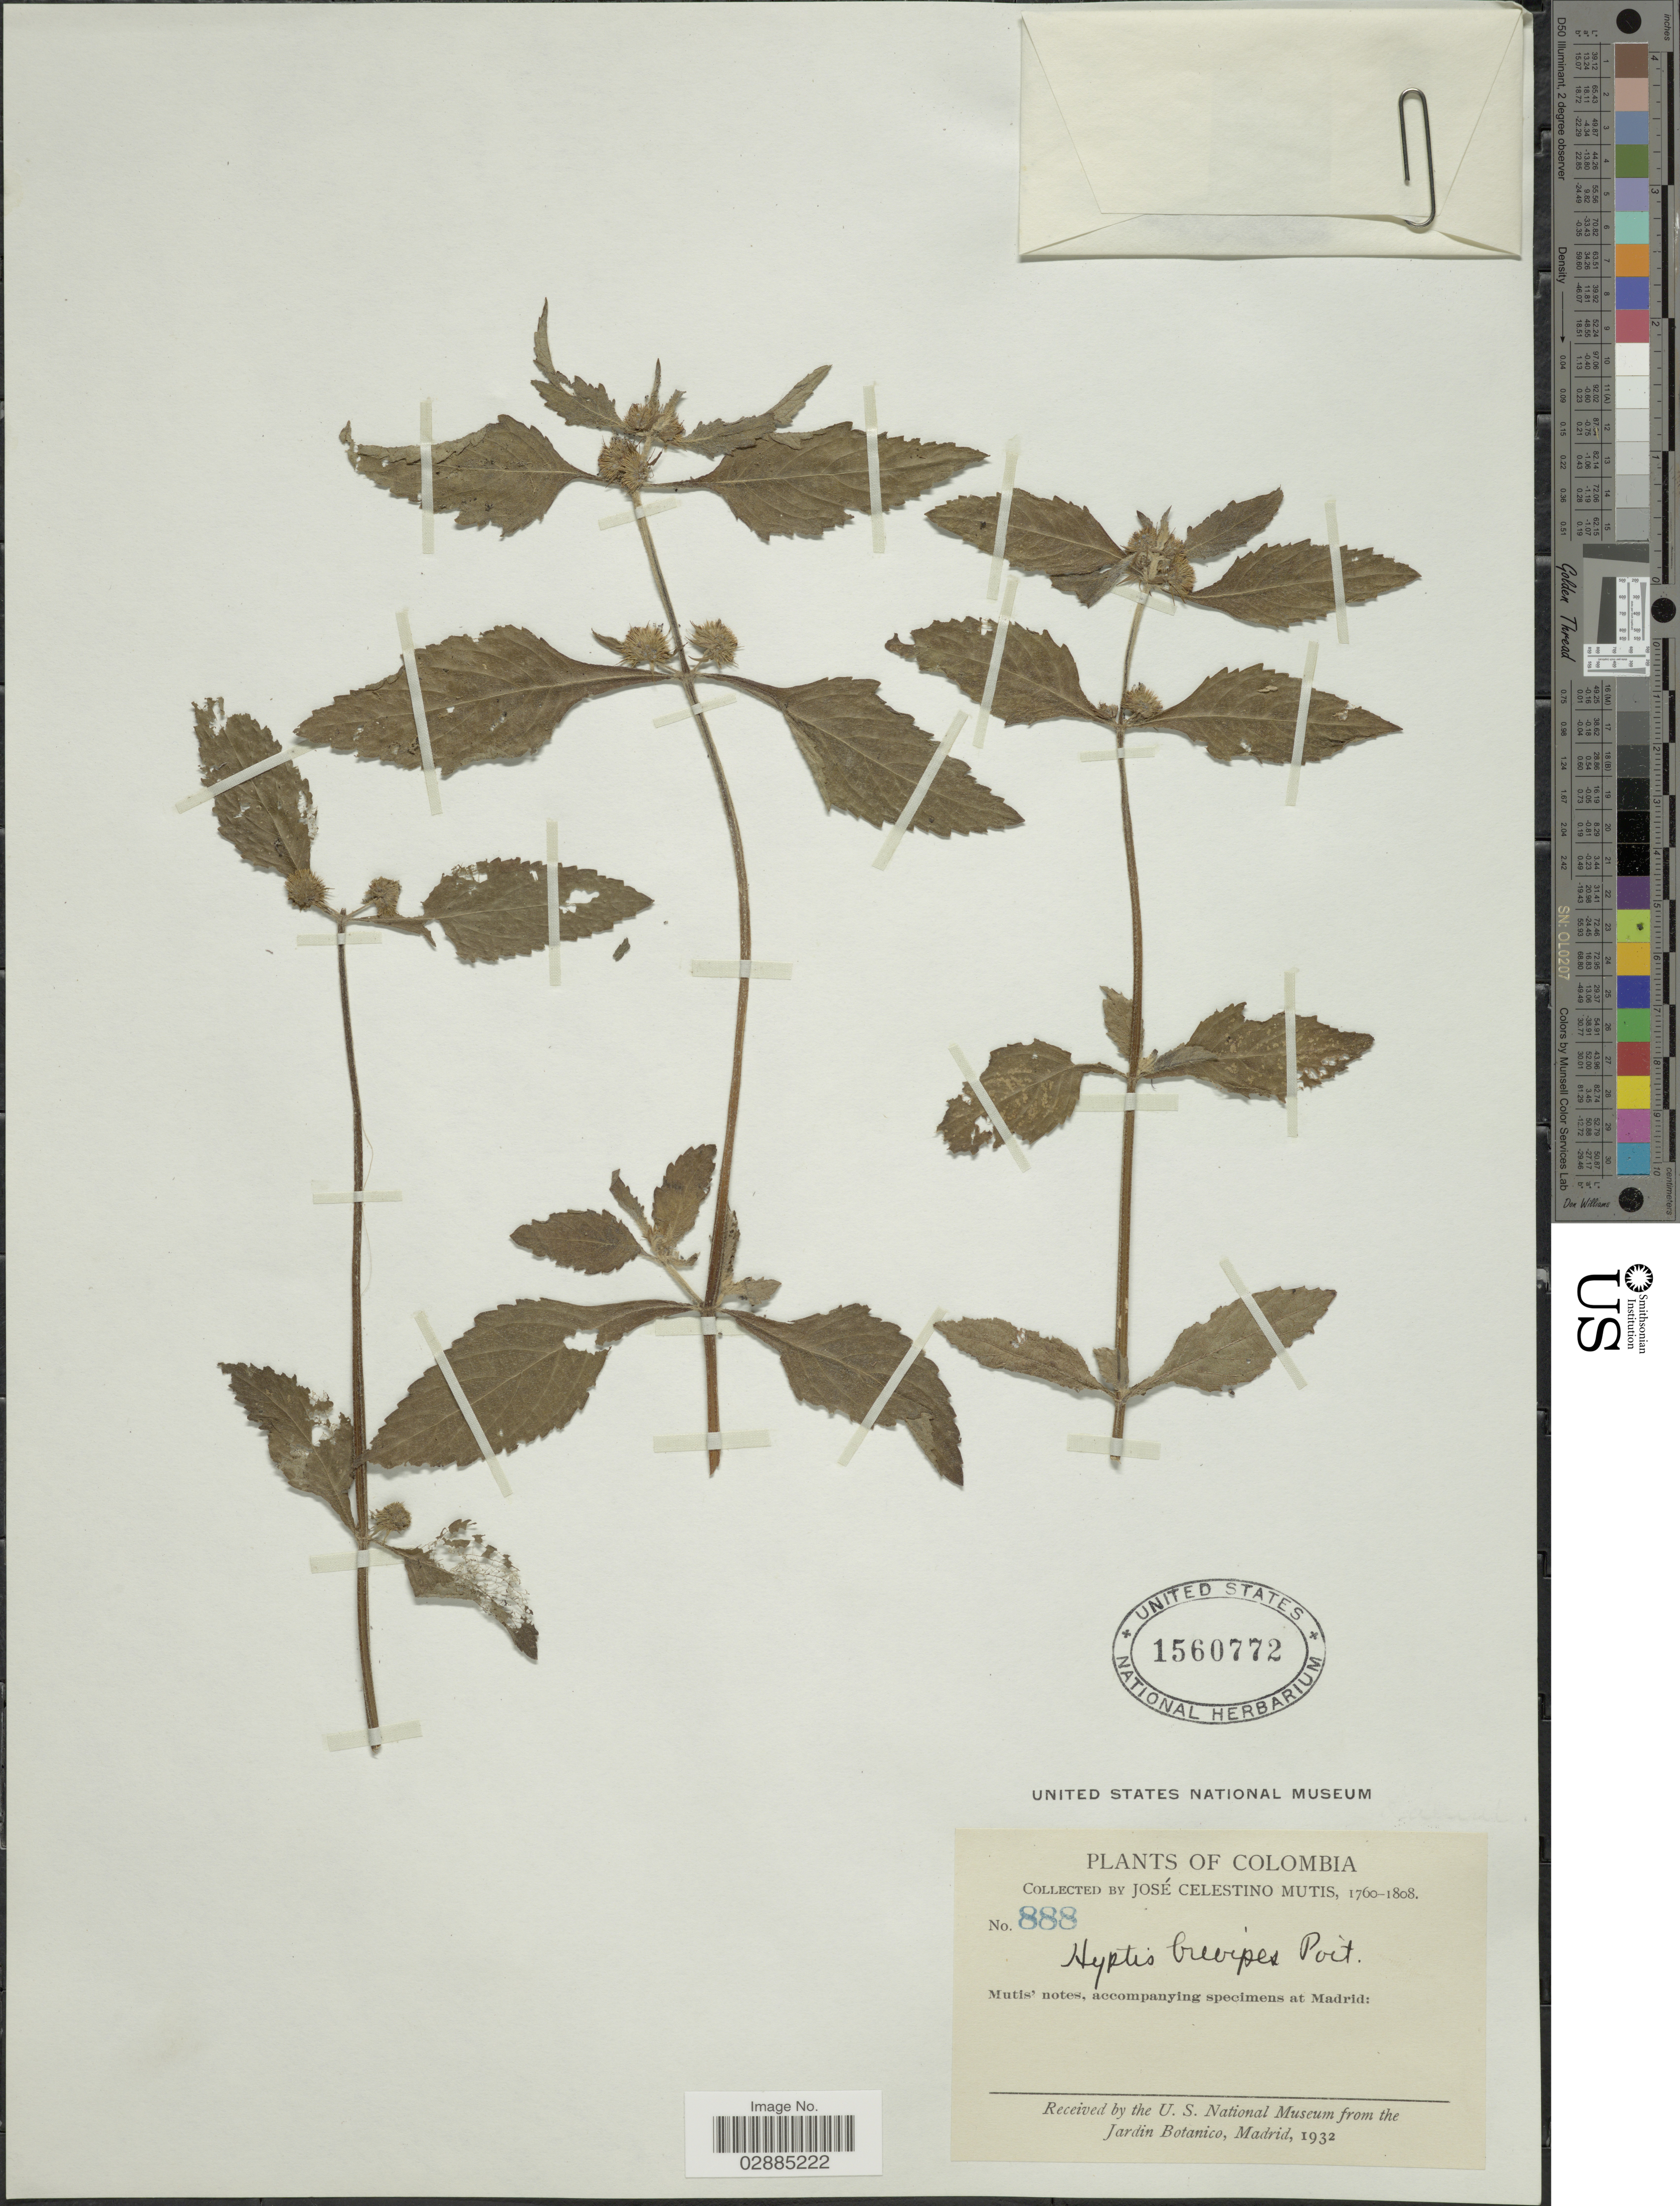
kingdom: Plantae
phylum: Tracheophyta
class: Magnoliopsida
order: Lamiales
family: Lamiaceae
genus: Hyptis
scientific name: Hyptis brevipes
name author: Poit.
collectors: J. C. B. Mutis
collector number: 888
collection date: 1760/1808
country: Colombia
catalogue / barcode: US 1560772